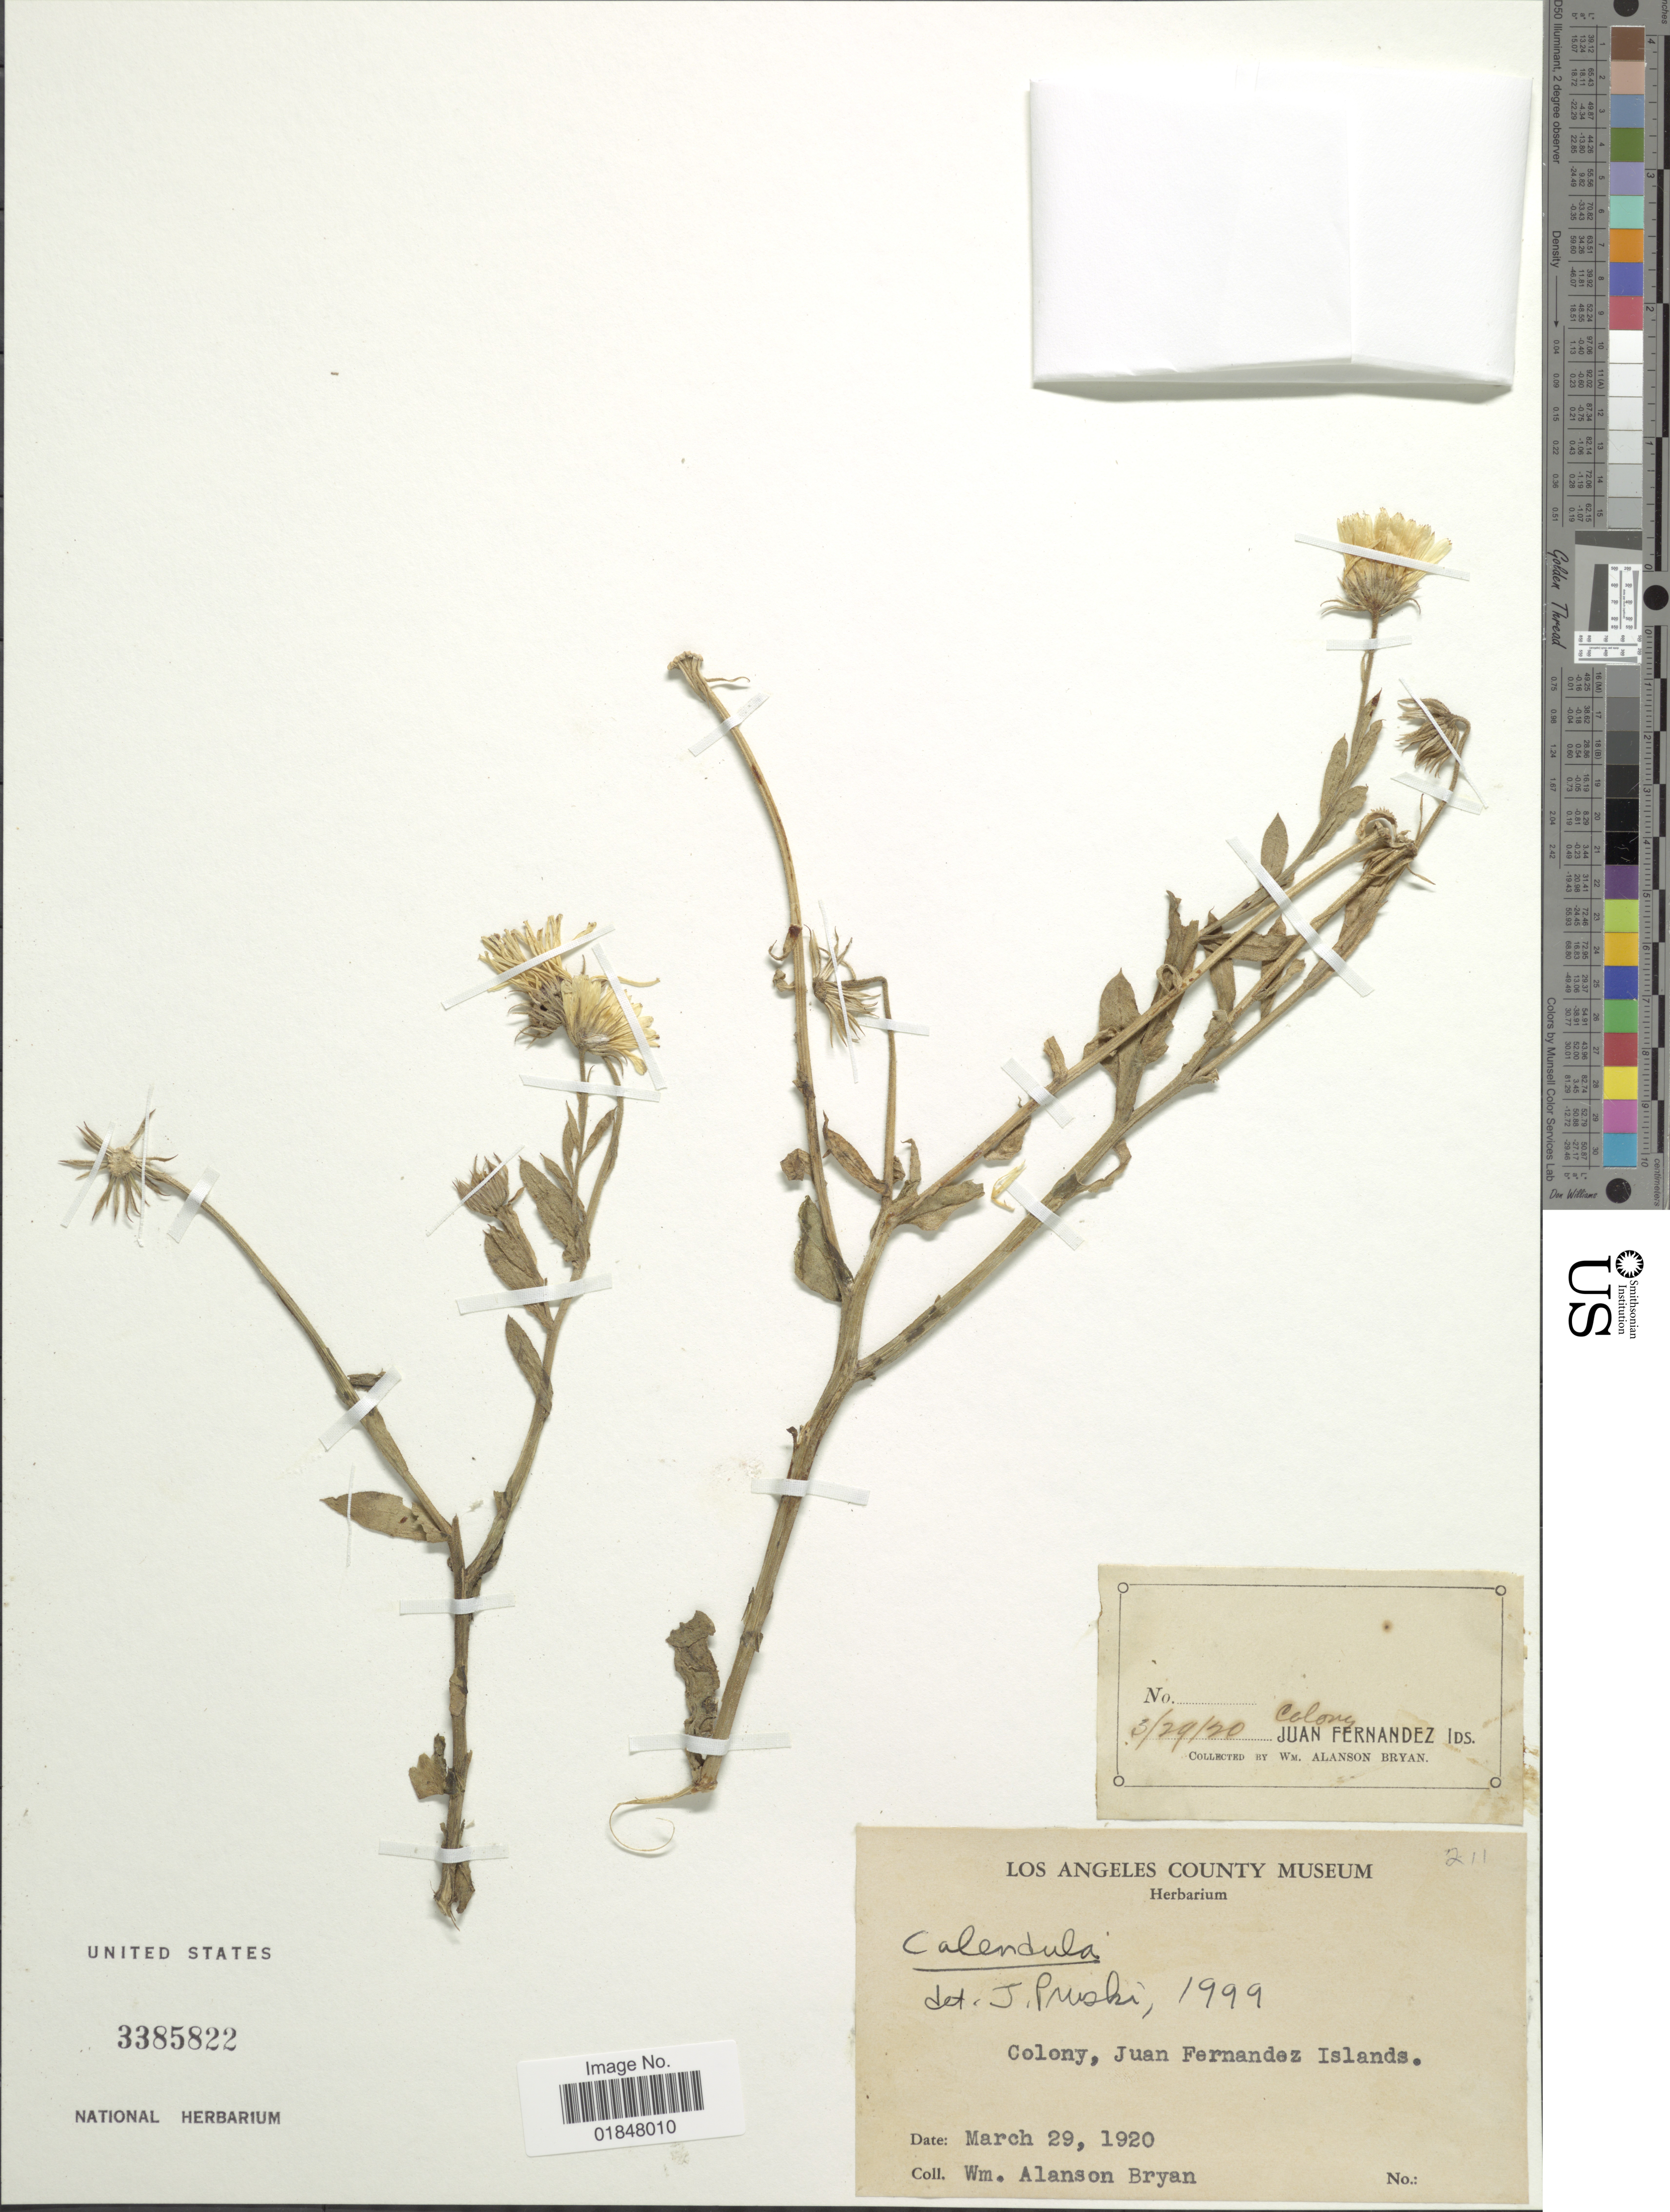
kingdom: Plantae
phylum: Tracheophyta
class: Magnoliopsida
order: Asterales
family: Asteraceae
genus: Calendula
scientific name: Calendula sp.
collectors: W. Bryan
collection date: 1920-03-29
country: Chile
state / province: Valparaíso (V)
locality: Colony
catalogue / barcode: US 3385822